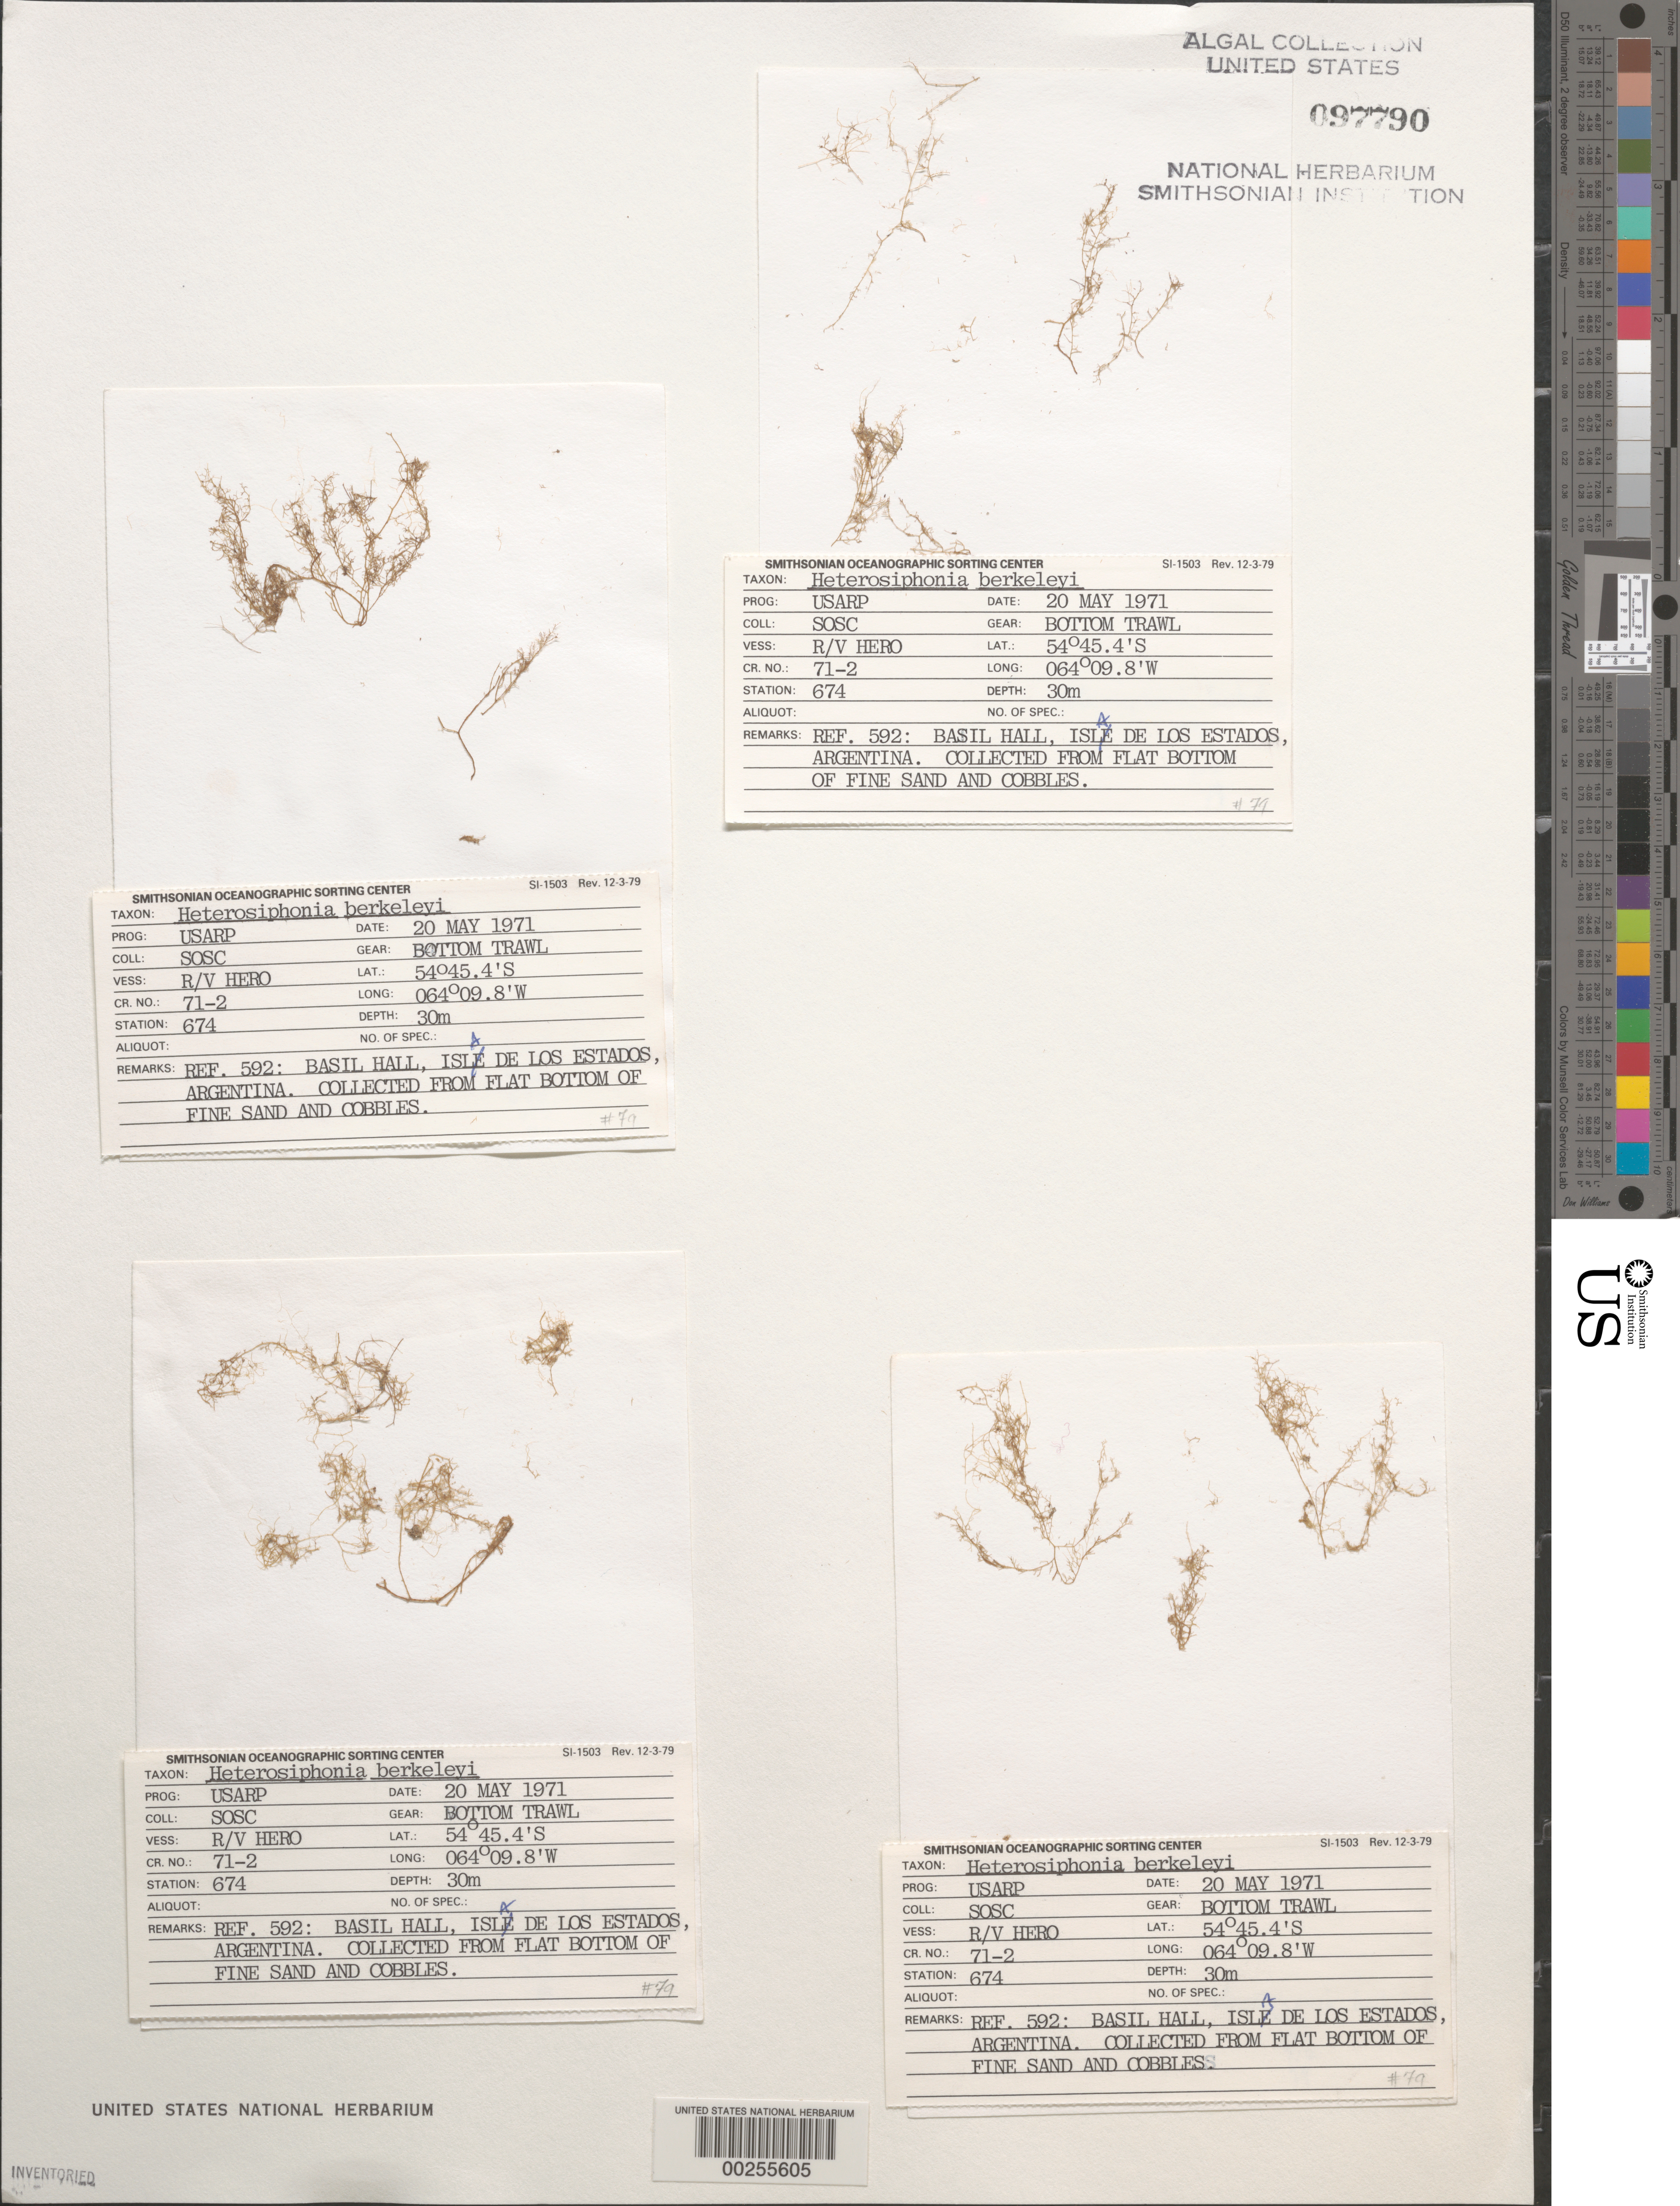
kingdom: Plantae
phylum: Rhodophyta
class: Florideophyceae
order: Ceramiales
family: Dasyaceae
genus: Heterosiphonia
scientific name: Heterosiphonia berkeleyi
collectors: SOSC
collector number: Station 674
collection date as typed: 20 May 1971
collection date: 1971-05-20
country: Argentina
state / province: Tierra del Fuego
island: Isla de los Estados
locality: Basil Hall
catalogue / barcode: US 97790